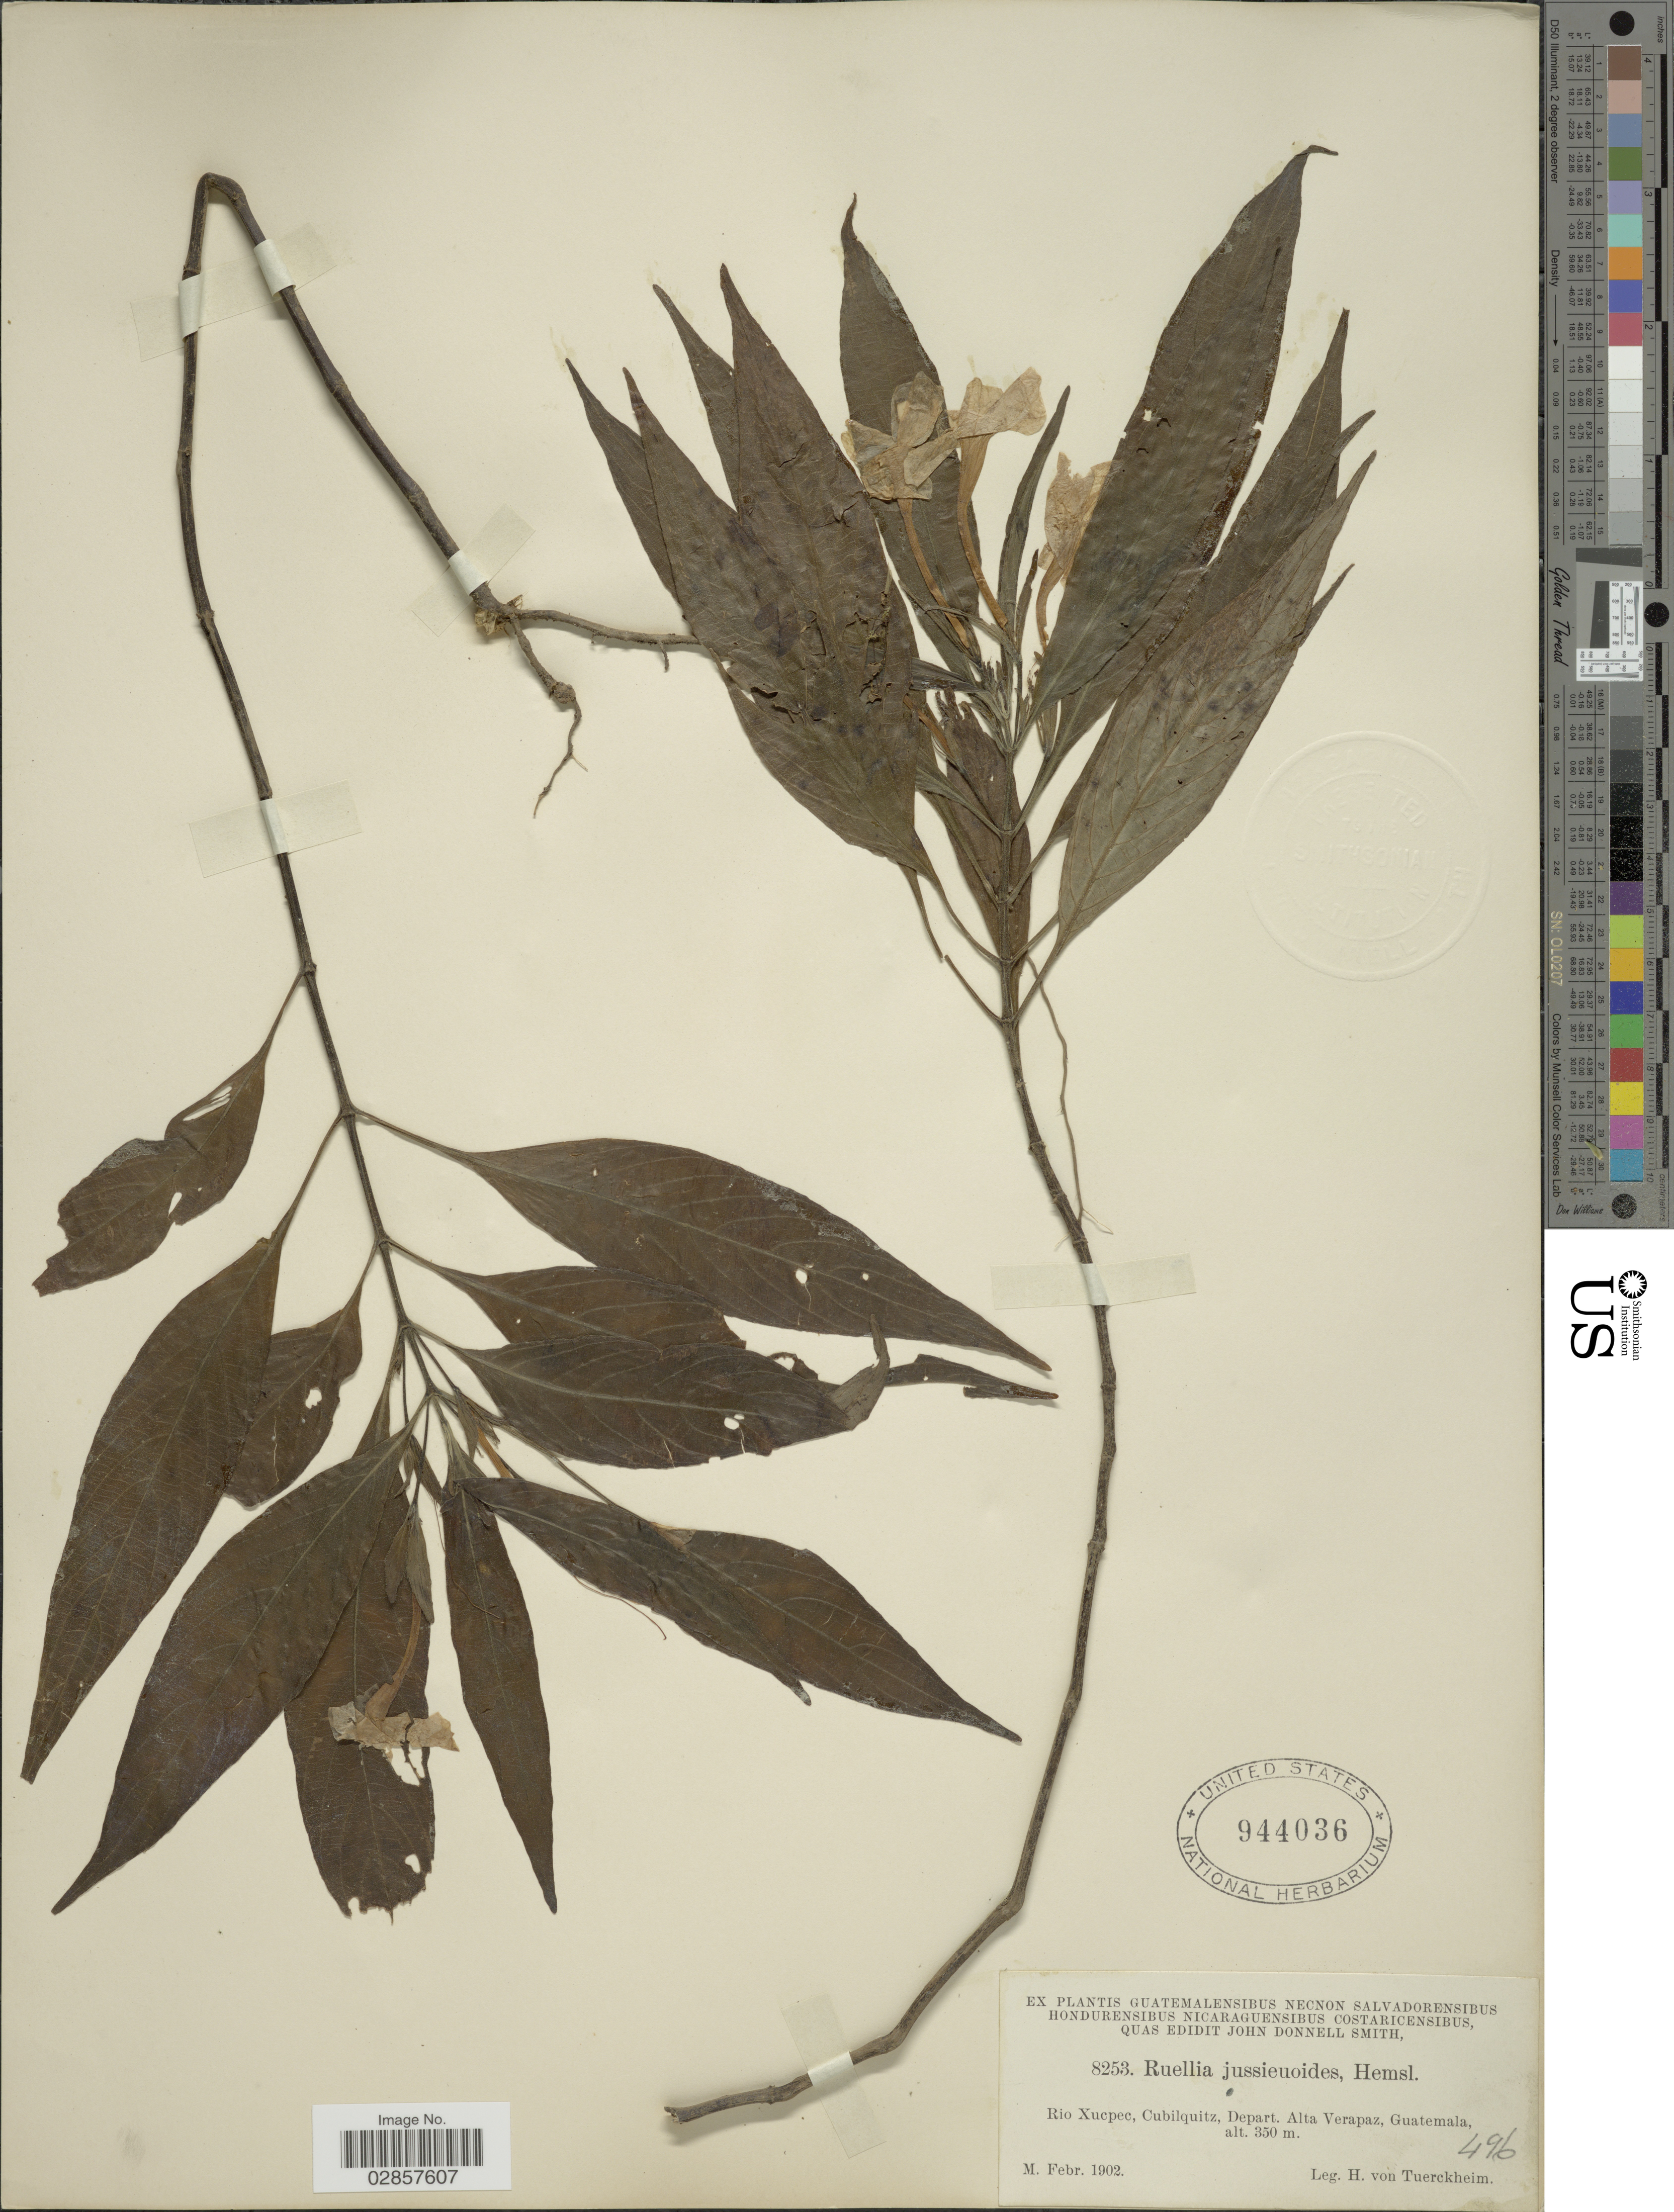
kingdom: Plantae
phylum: Tracheophyta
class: Magnoliopsida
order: Lamiales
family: Acanthaceae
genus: Ruellia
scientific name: Ruellia jussieuoides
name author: Schltdl. & Cham.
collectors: H. von Türckheim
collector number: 8253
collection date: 1902-02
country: Guatemala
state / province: Alta Verapaz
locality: Rio Xucpec, Cubilquitz, Depart. Alta Verapaz.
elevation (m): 350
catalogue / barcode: US 944036